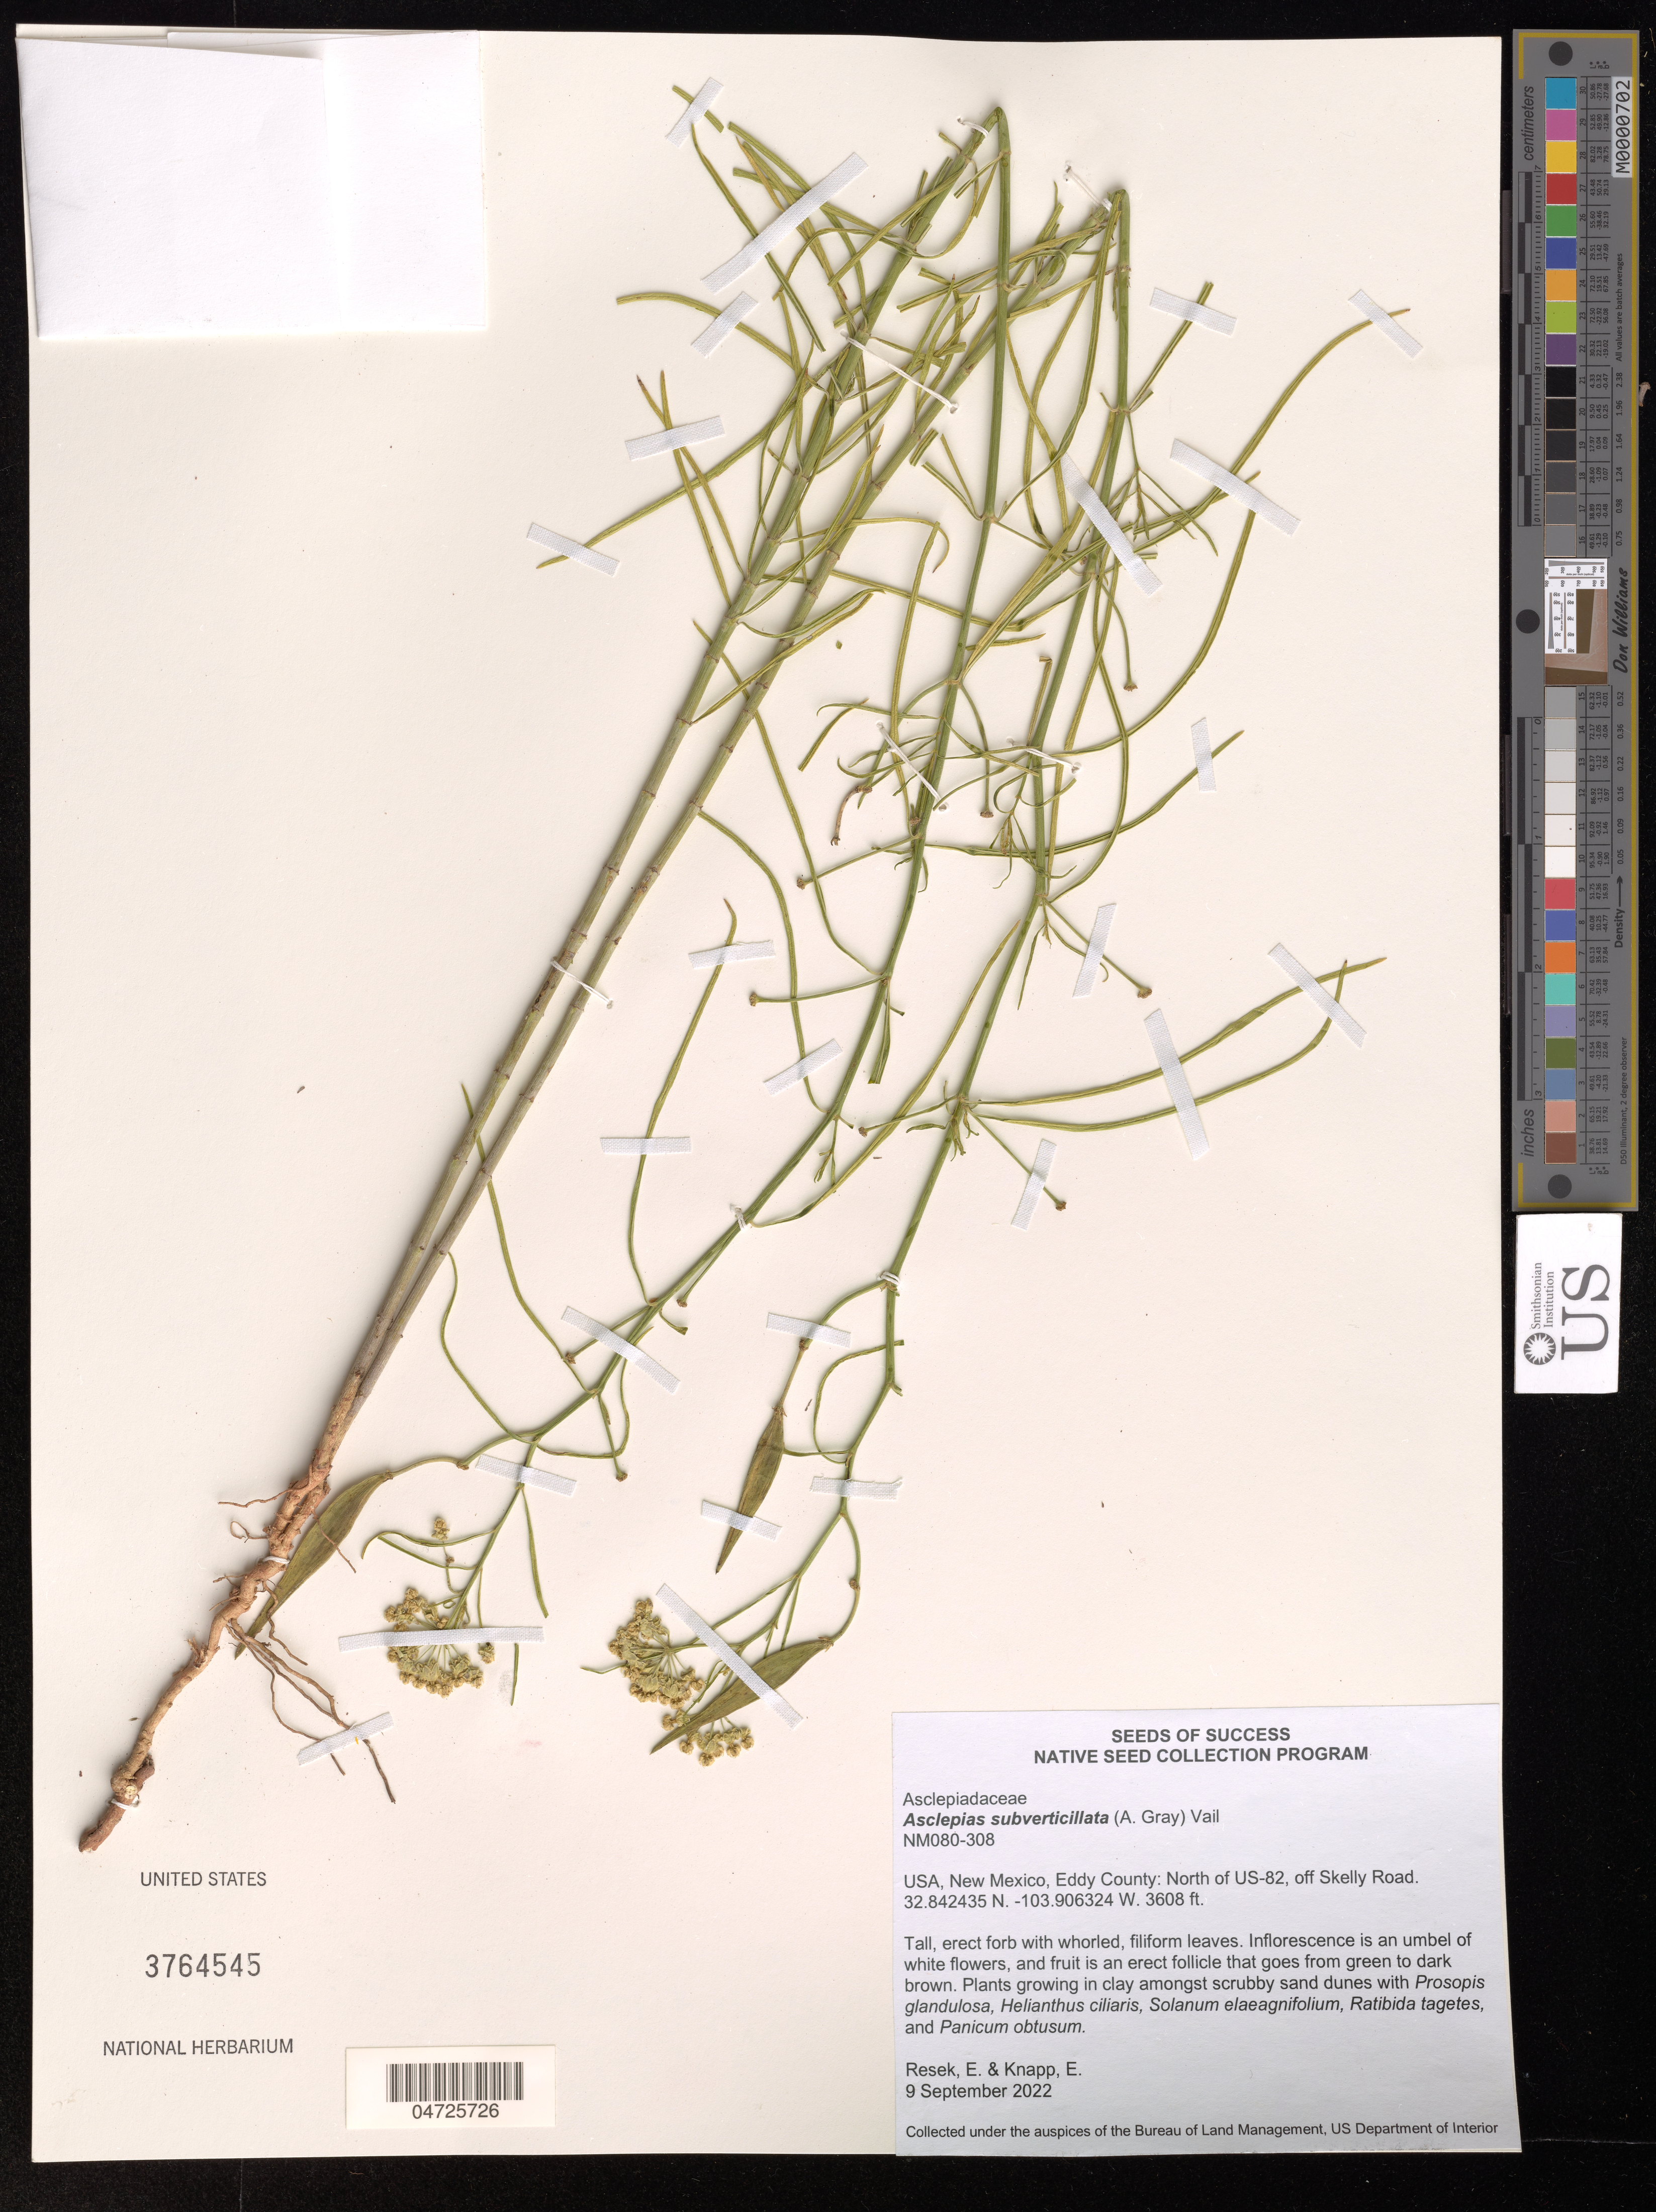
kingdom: Plantae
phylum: Tracheophyta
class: Magnoliopsida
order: Gentianales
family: Apocynaceae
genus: Asclepias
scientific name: Asclepias subverticillata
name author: (A. Gray) Vail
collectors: E. Resek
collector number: NM080-308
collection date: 2022-09-09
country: United States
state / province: New Mexico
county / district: Eddy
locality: Eddy County: North of US-82, off Skelly Road.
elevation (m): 1100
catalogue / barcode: US 3764545